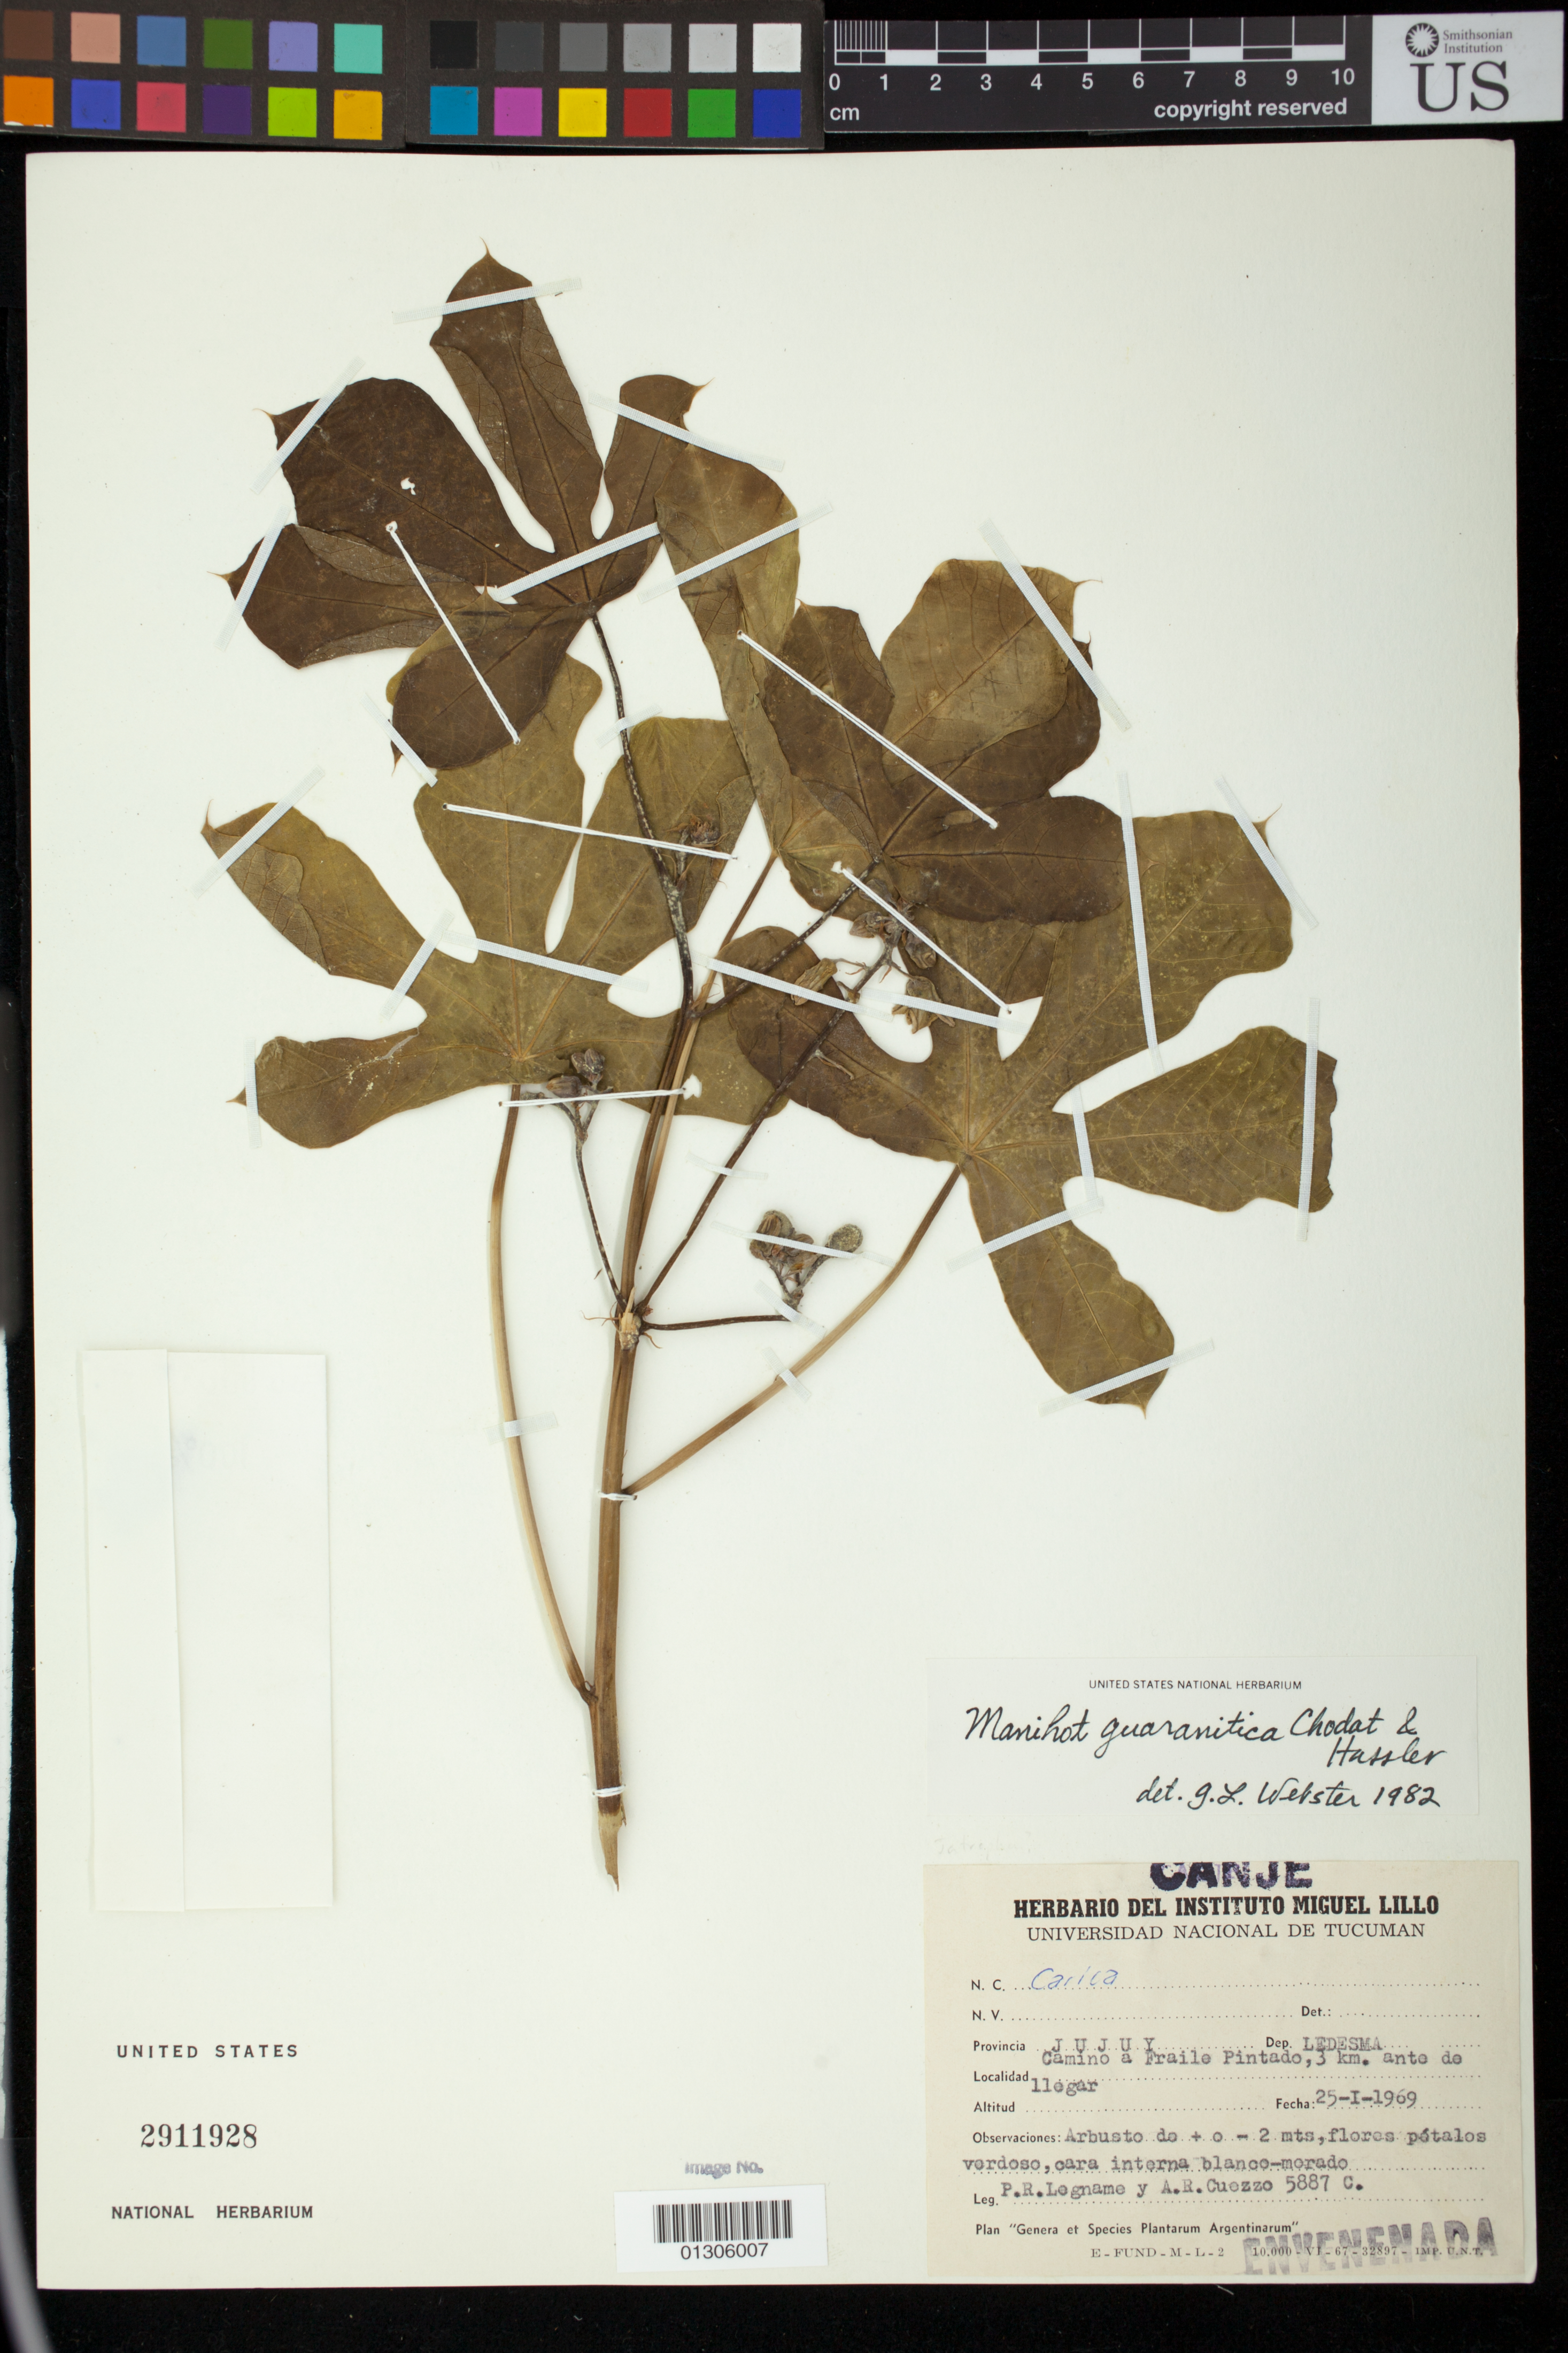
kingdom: Plantae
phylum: Tracheophyta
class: Magnoliopsida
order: Malpighiales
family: Euphorbiaceae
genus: Manihot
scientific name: Manihot guaranitica subsp. guaranitica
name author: Chodat & Hassl.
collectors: A. Cuezzo & P. R. Legname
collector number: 5887 C.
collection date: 1969-01-25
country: Argentina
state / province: Jujuy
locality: Ledesma Camino a Fraile Pintado, 3 km. ante de llegar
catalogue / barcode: US 2911928